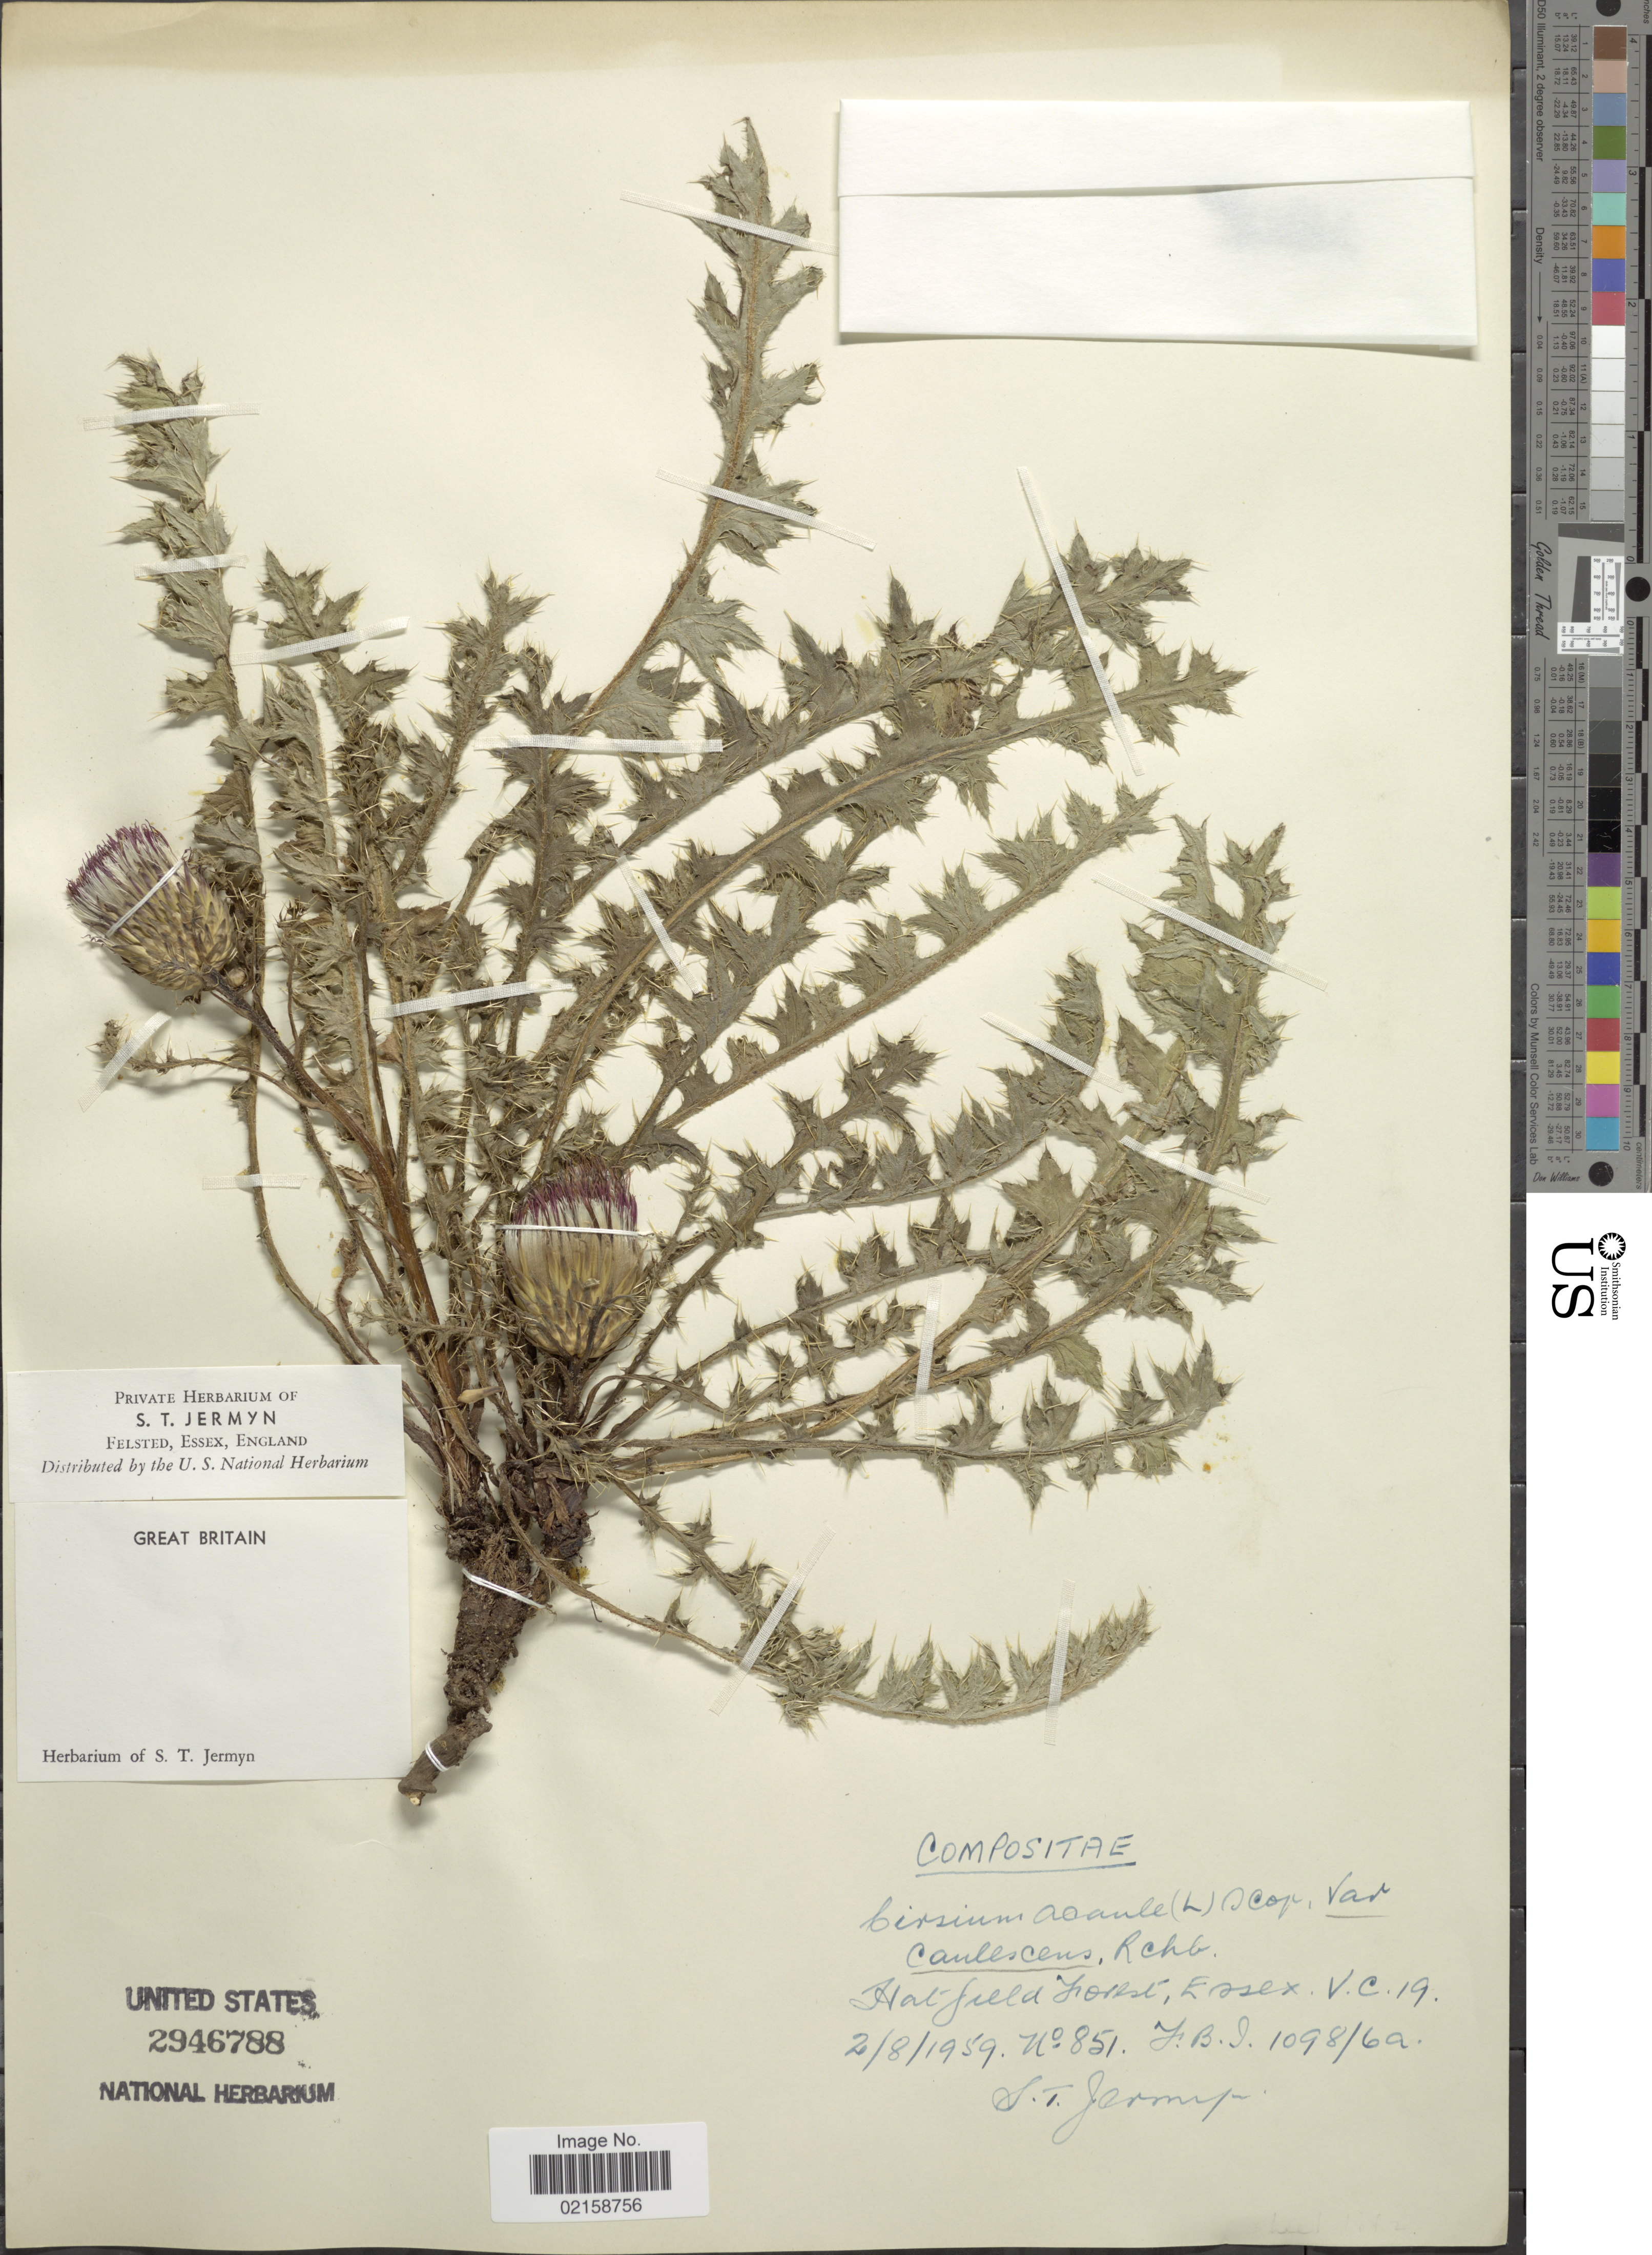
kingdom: Plantae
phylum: Tracheophyta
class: Magnoliopsida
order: Asterales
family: Asteraceae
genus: Cirsium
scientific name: Cirsium acaule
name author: (L.) Scop.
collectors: S. Jermyn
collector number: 851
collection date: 1959-08-02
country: United Kingdom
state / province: England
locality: Hatfield Forest, Essex, V.C. 19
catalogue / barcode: US 2946788